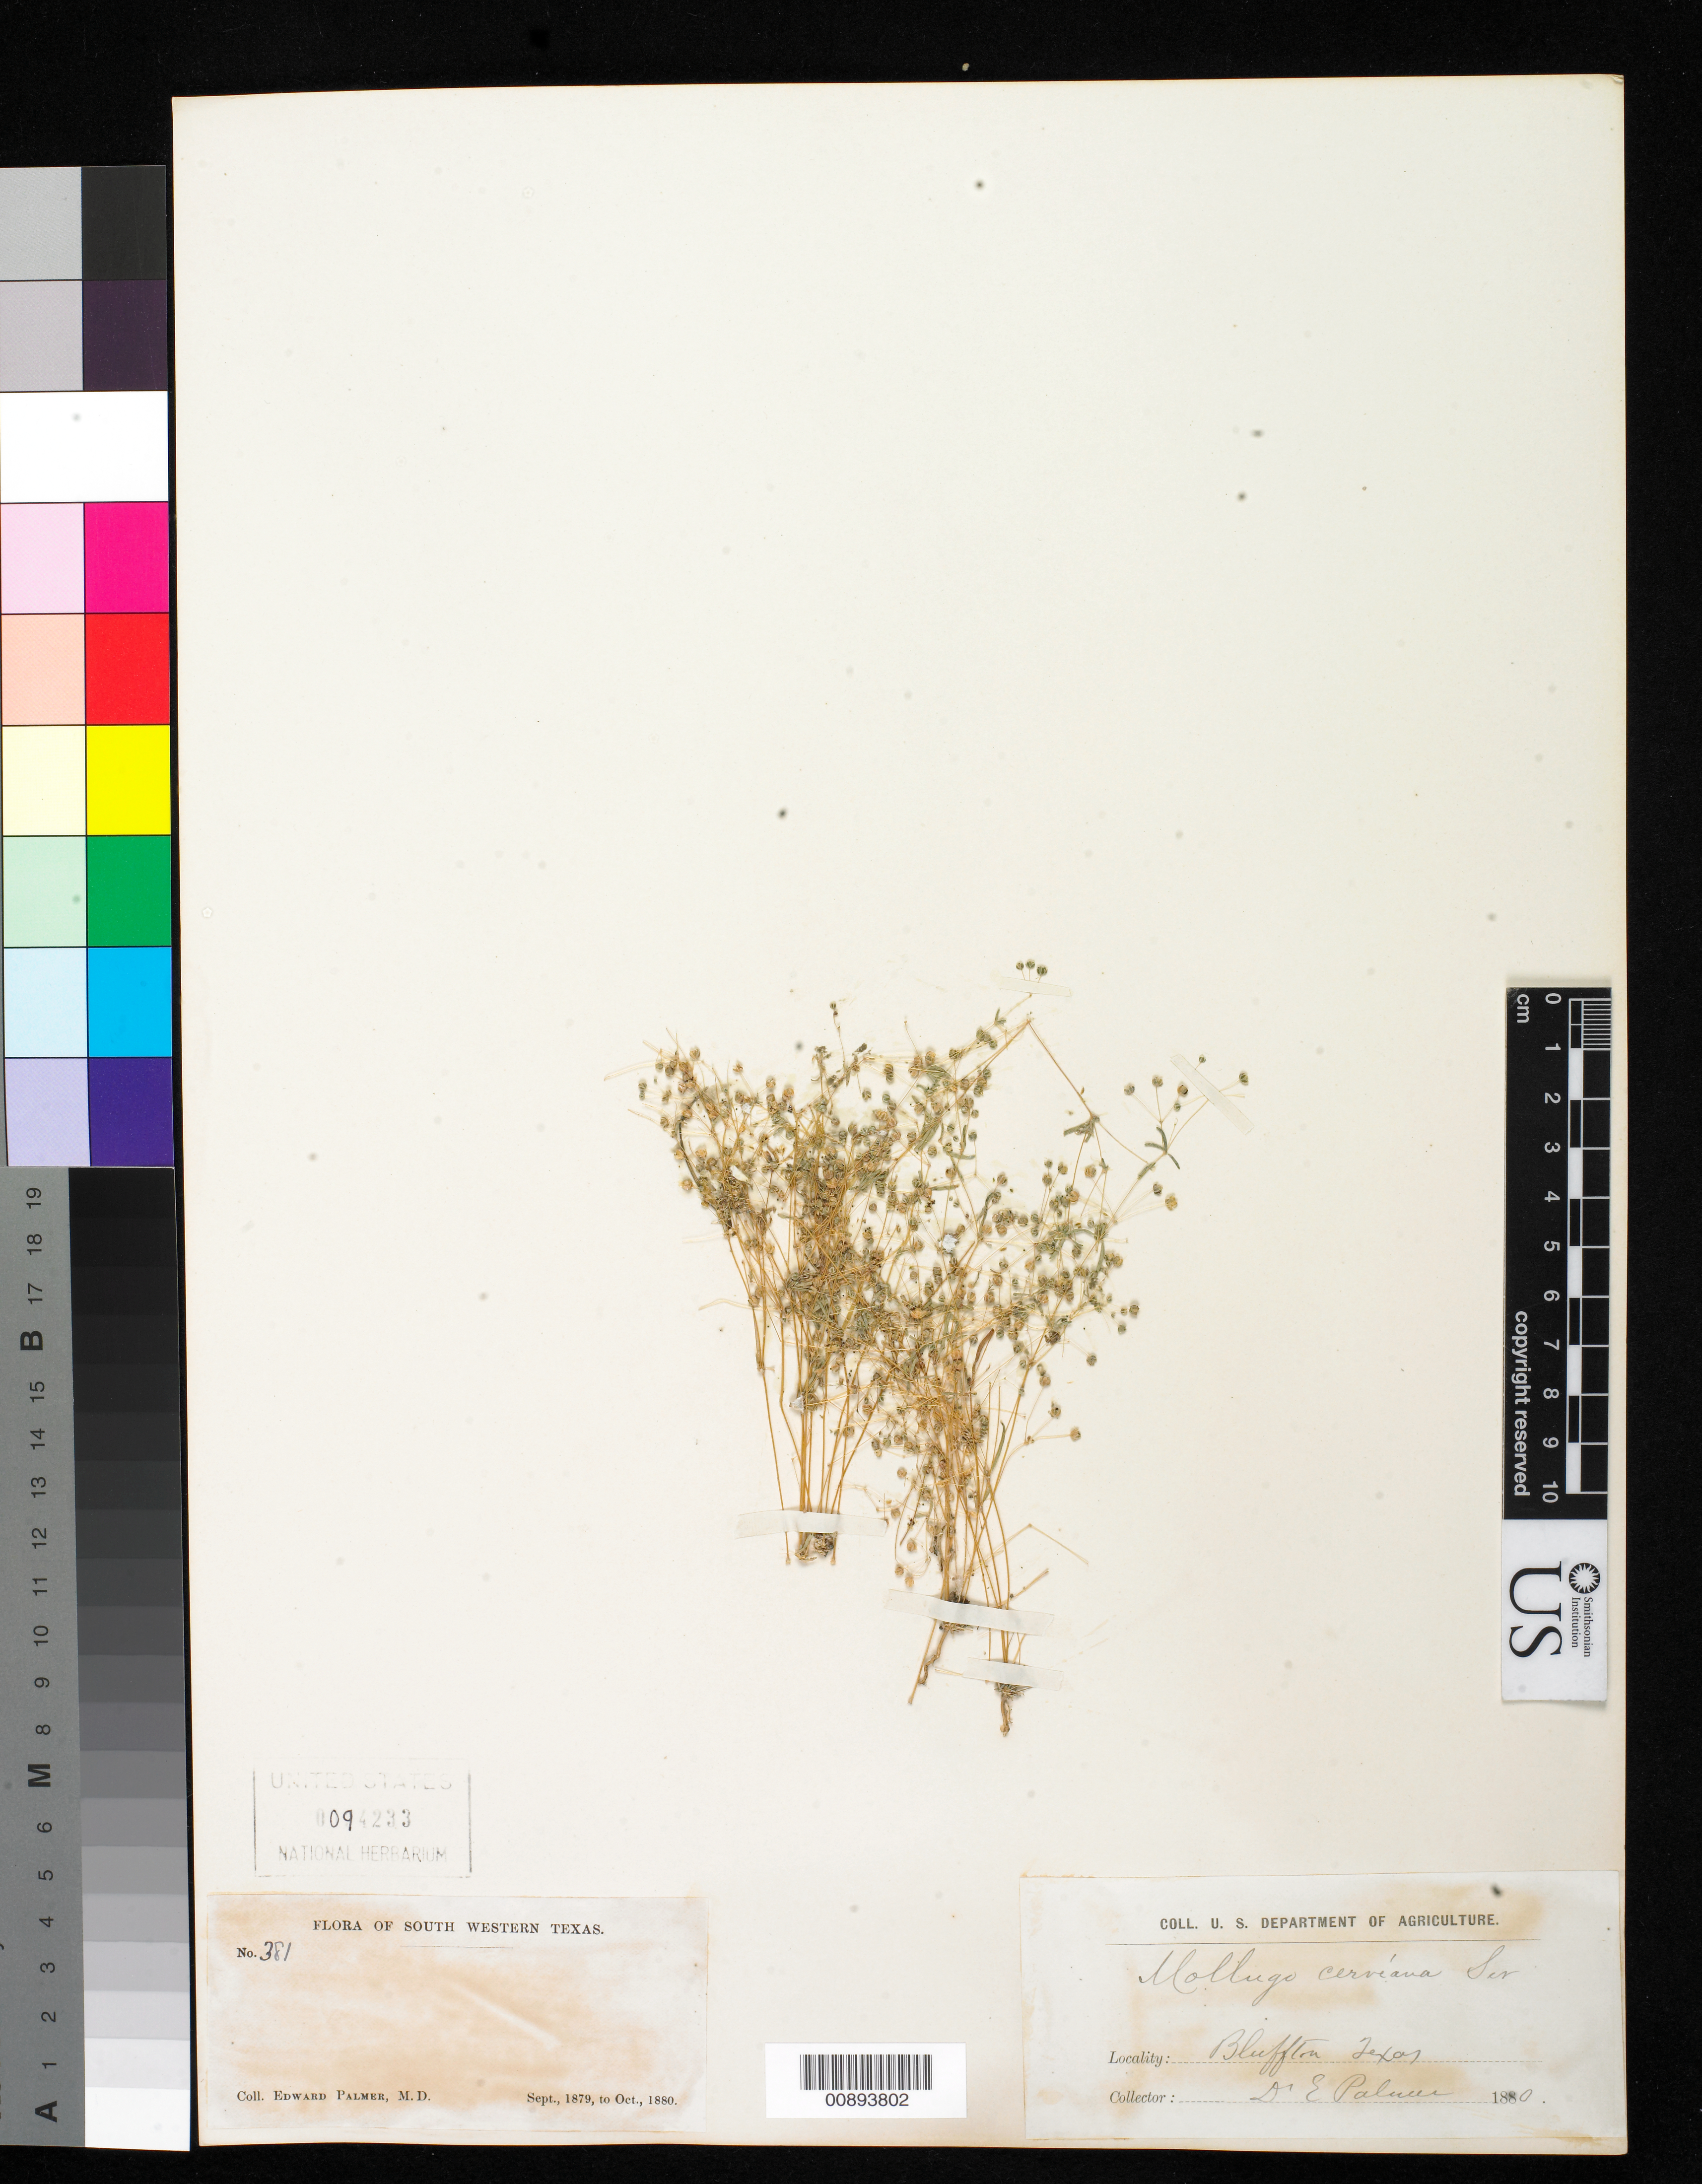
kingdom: Plantae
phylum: Tracheophyta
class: Magnoliopsida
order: Caryophyllales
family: Molluginaceae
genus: Hypertelis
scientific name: Hypertelis umbellata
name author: (Forssk.) Thulin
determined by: Strong, Mark T., (BOT), Smithsonian Institution - National Museum of Natural History (UNITED STATES)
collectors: E. Palmer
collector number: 381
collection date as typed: Sep 1879 to -- Oct 1880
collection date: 1879-09/1880-10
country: United States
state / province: Texas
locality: Bluffton, Texas.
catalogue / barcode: US 94233